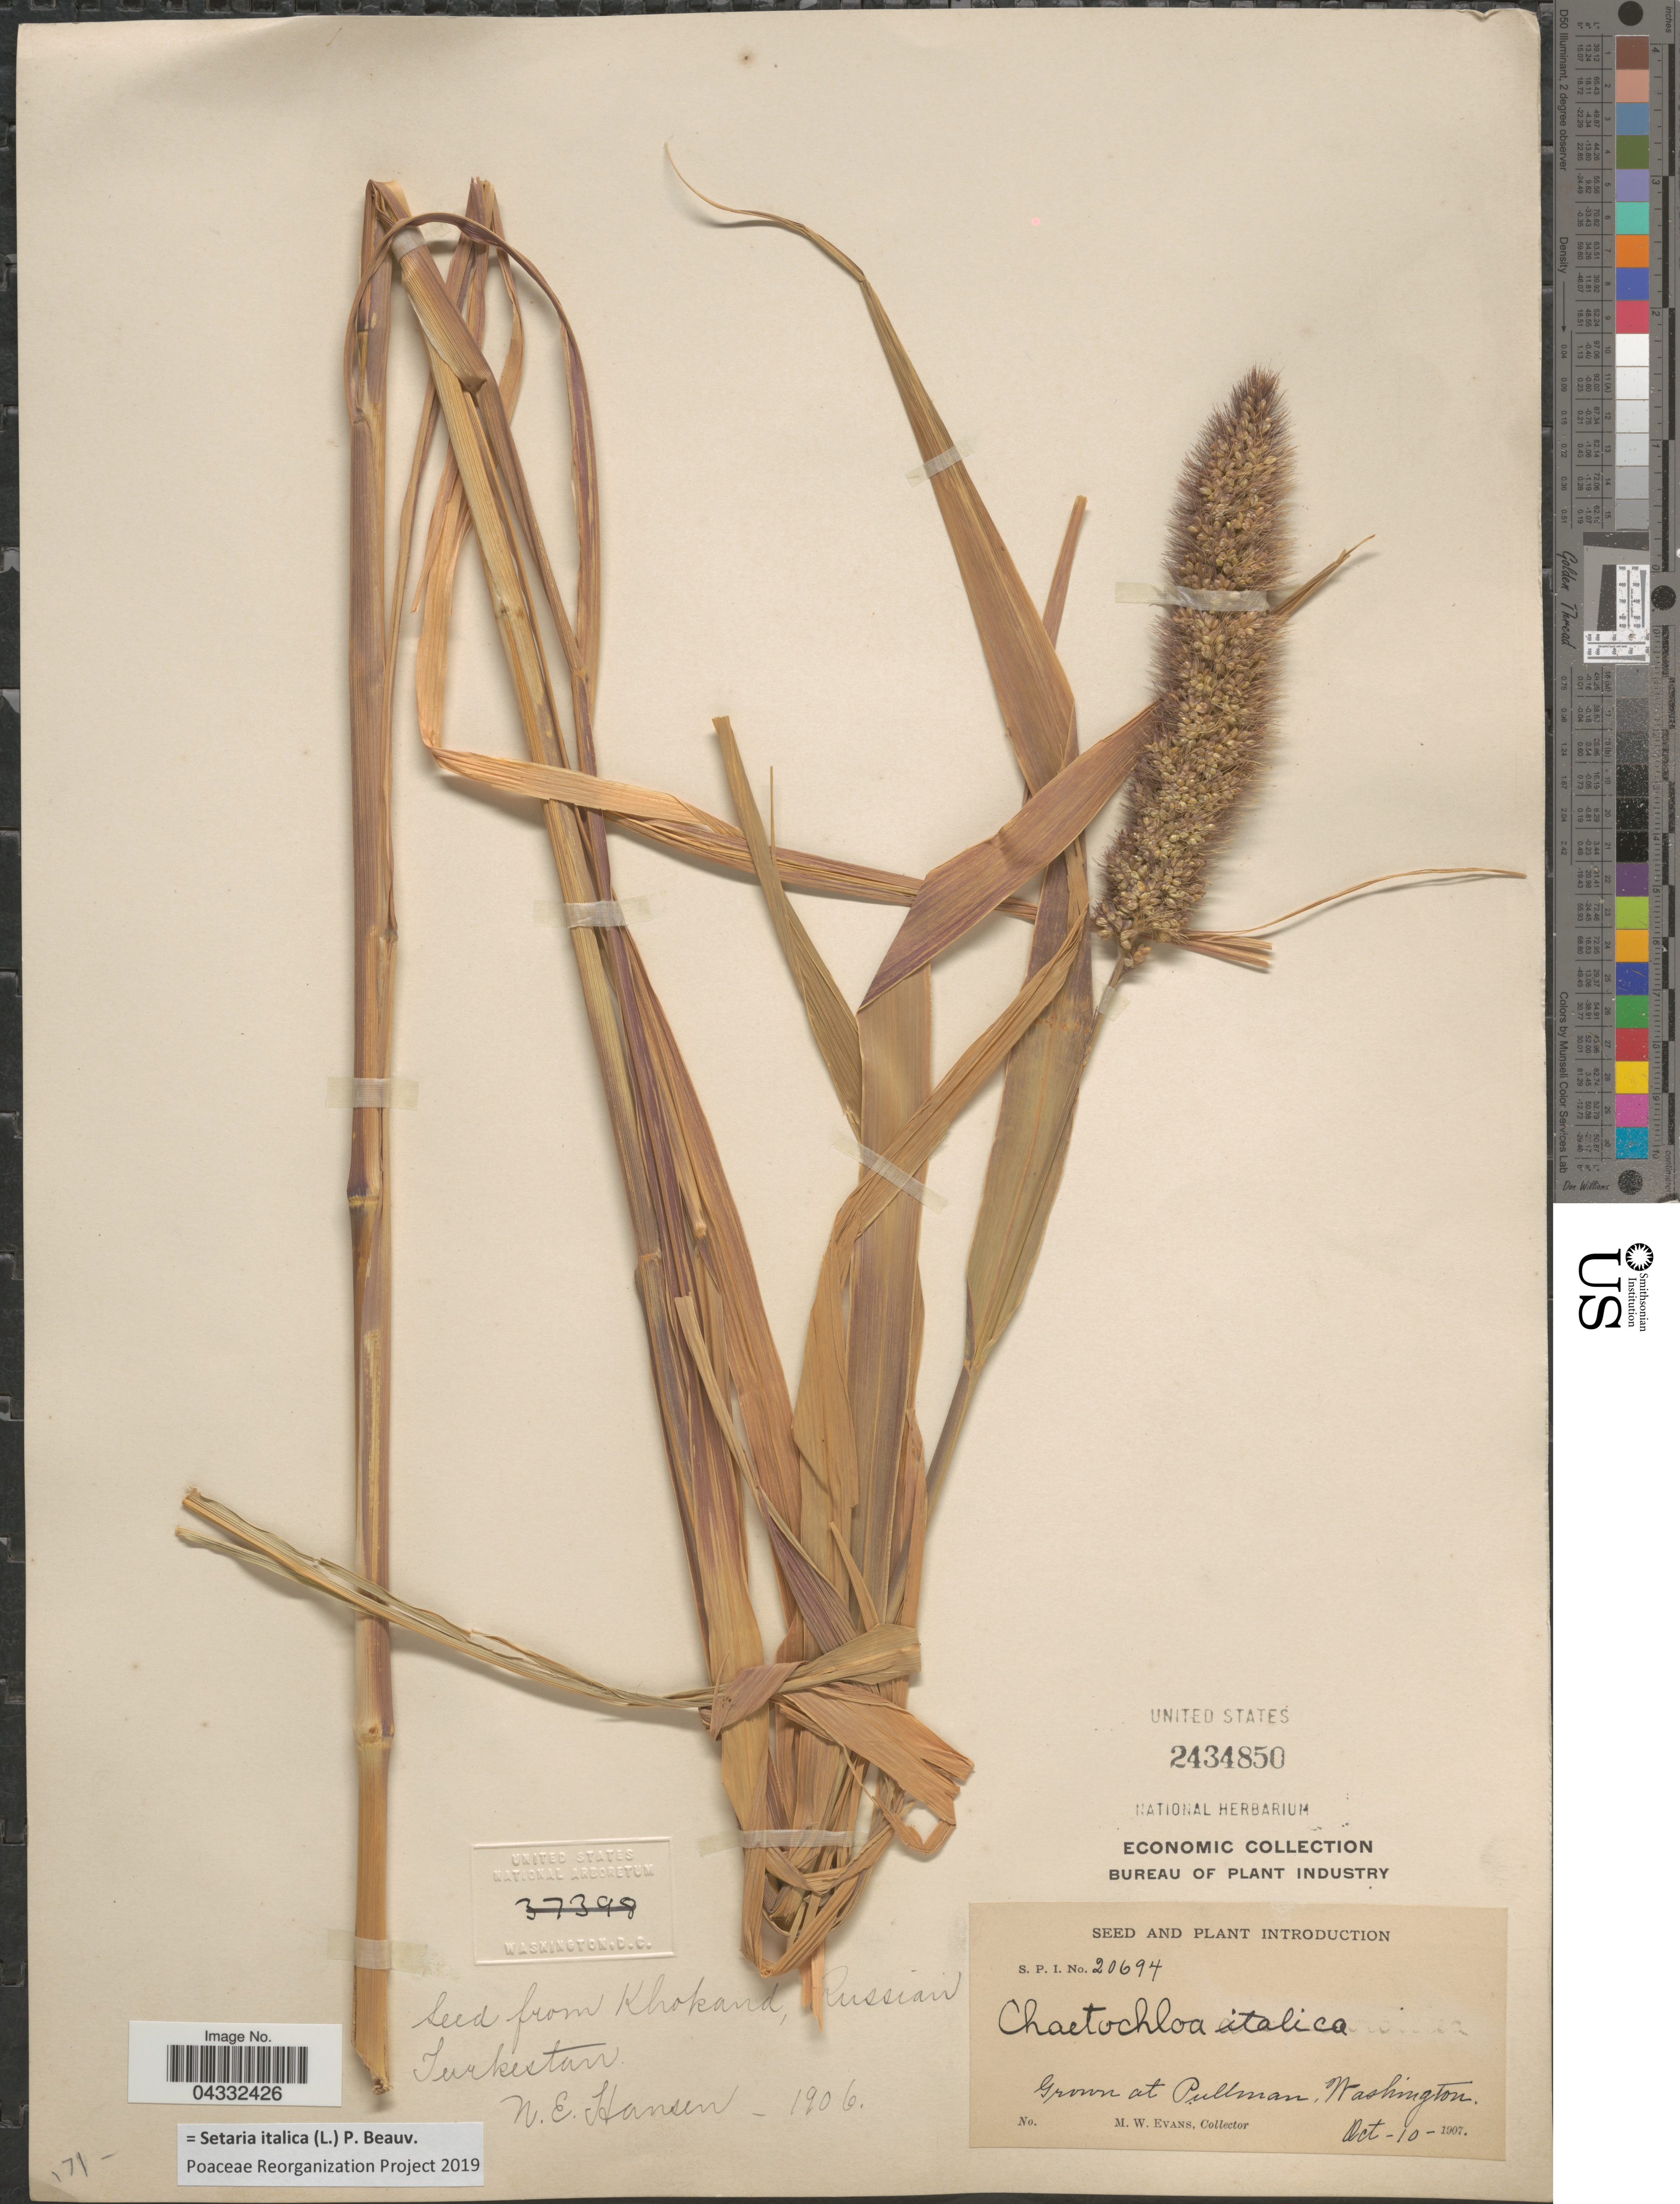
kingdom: Plantae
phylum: Tracheophyta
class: Liliopsida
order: Poales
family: Poaceae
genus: Setaria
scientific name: Setaria italica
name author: (L.) P. Beauv.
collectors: M. W. Evans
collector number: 20694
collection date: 1907-10-10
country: United States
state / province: Washington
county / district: Whitman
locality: Grown at Pullman.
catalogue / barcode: US 2434850